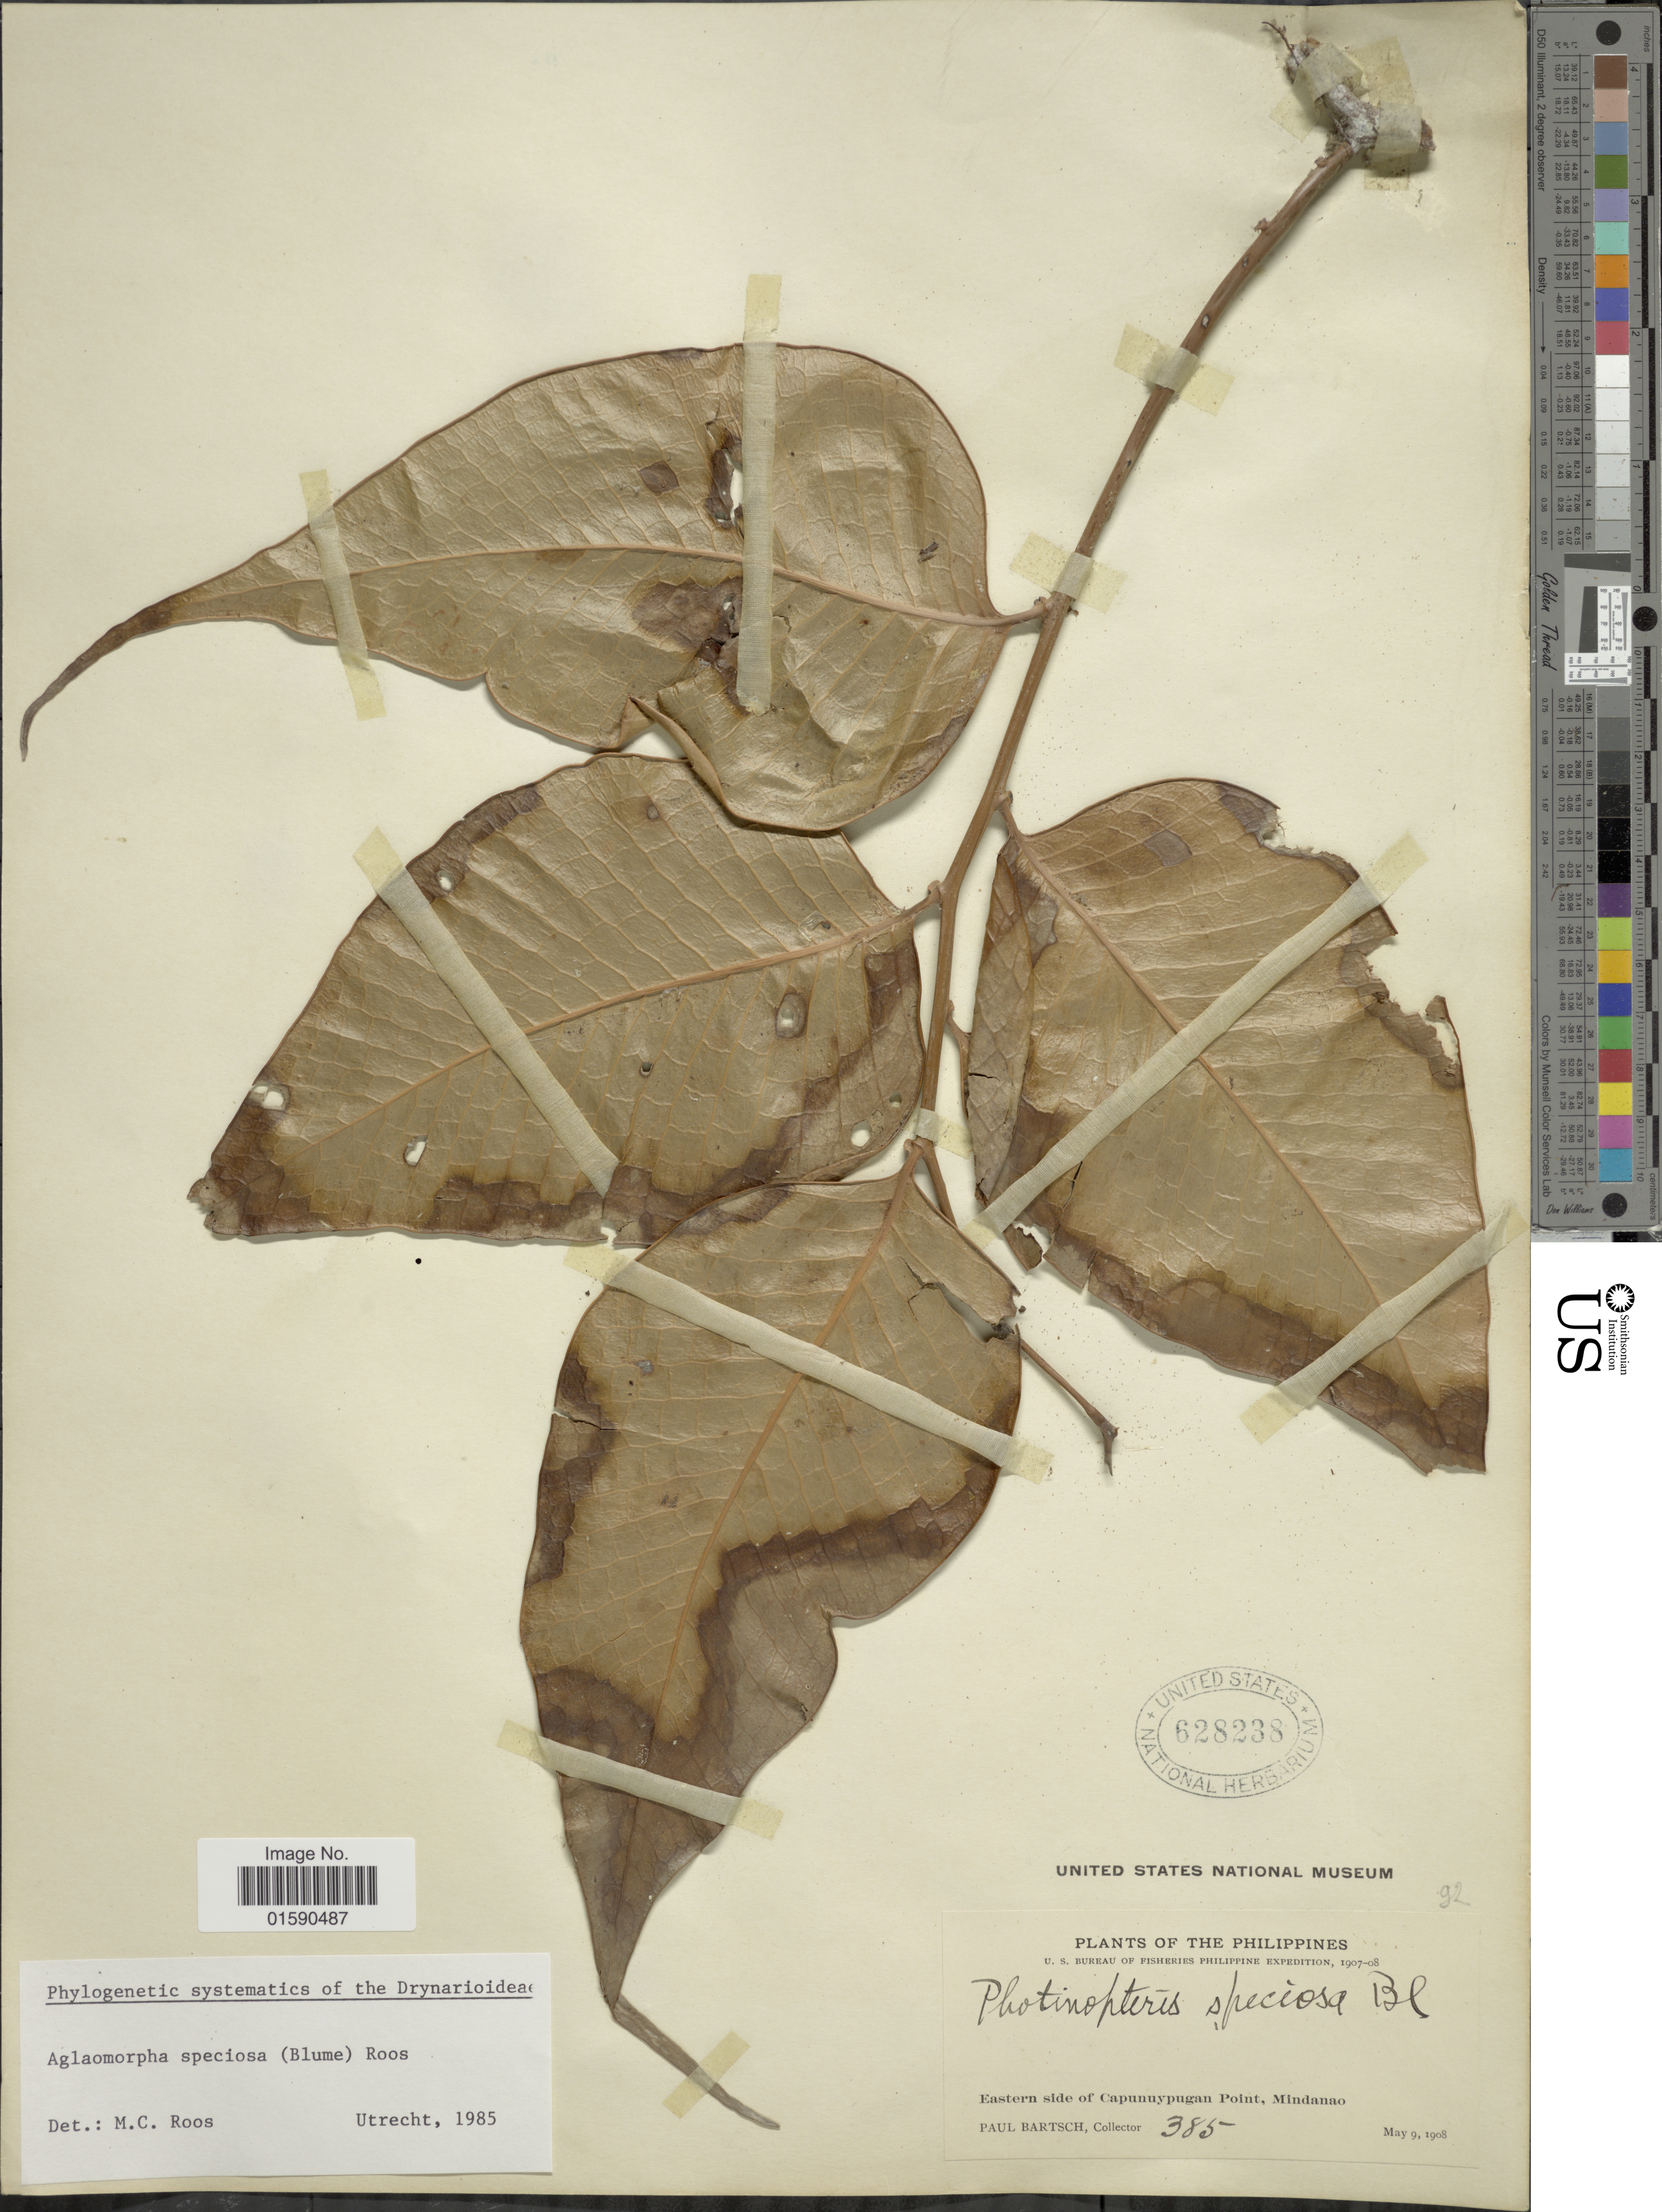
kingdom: Plantae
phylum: Tracheophyta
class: Polypodiopsida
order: Polypodiales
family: Polypodiaceae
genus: Aglaomorpha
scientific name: Aglaomorpha speciosa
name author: (Blume) M.C. Roos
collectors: P. Bartsch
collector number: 385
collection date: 1908-05-09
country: Philippines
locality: Eastern side of Capunuypugan Point, Mindanao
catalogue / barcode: US 628238